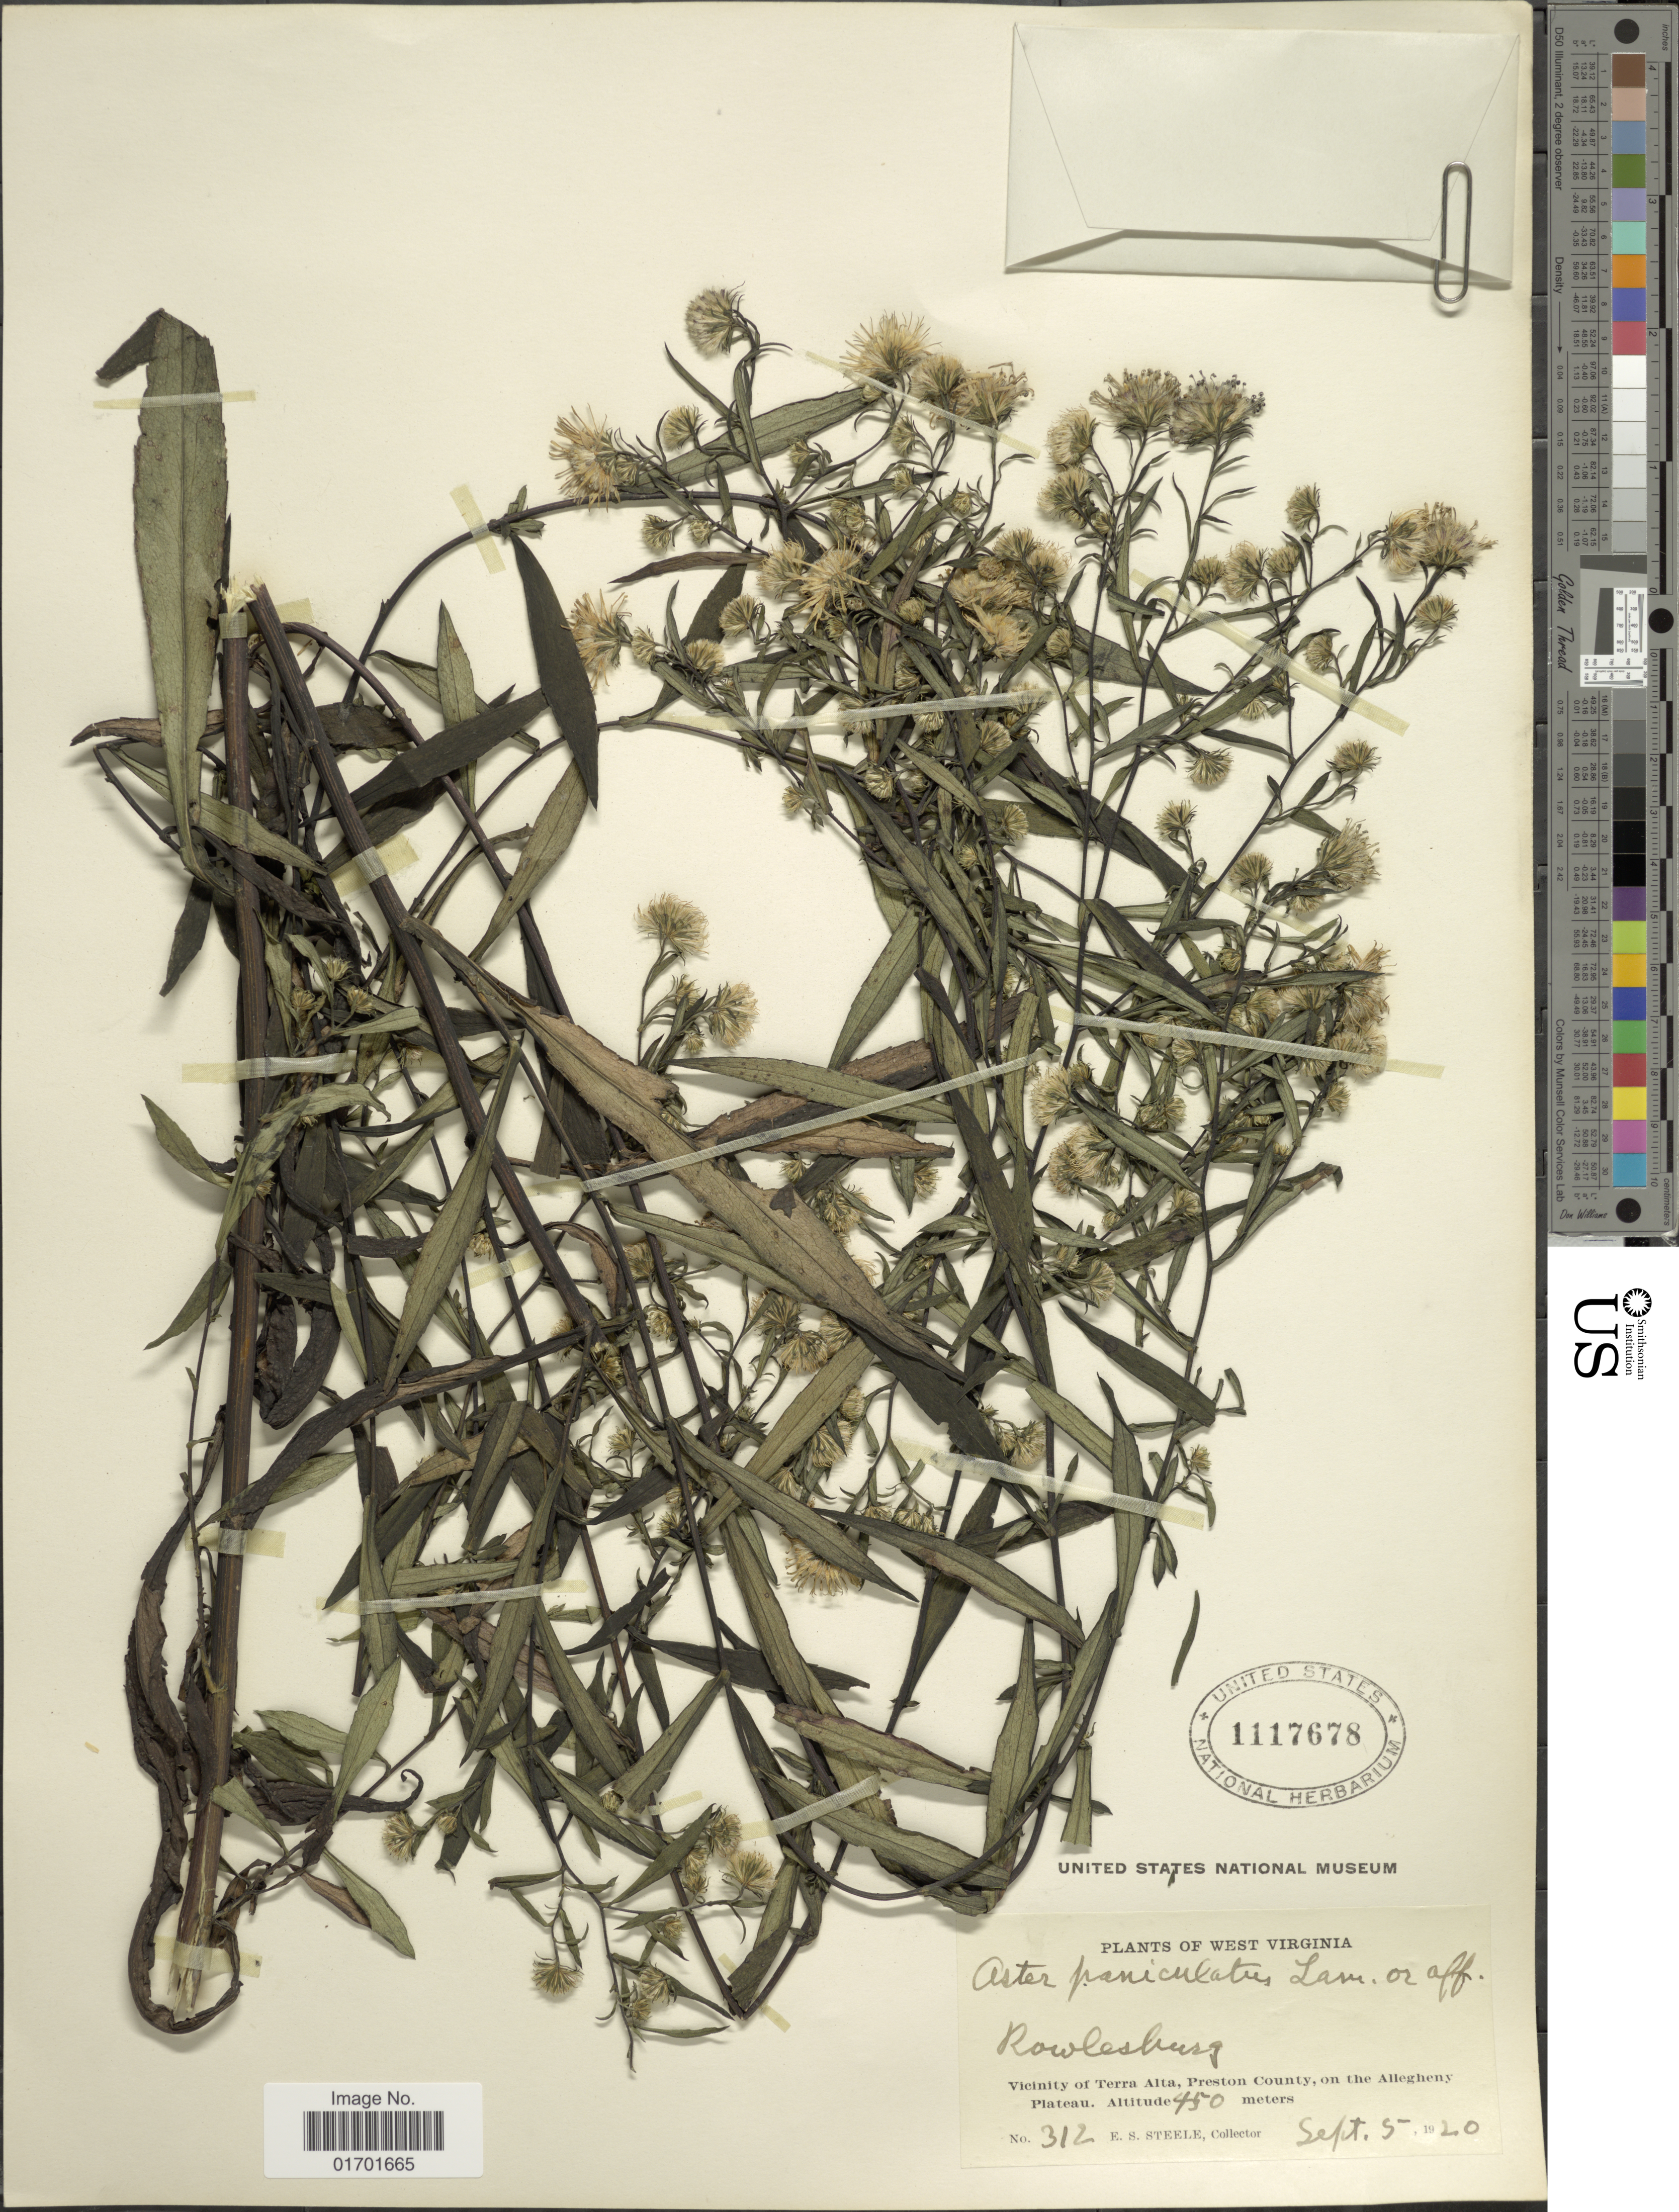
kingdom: Plantae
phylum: Tracheophyta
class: Magnoliopsida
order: Asterales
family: Asteraceae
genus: Symphyotrichum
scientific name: Symphyotrichum lanceolatum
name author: (Willd.) G.L. Nesom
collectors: E. Steele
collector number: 312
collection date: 1920-09-05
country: United States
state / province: West Virginia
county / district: Preston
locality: Vicinity of Terra Alta, Preston County, on the Allegheny Plateau. Valley, East.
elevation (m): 450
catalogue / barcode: US 1117678